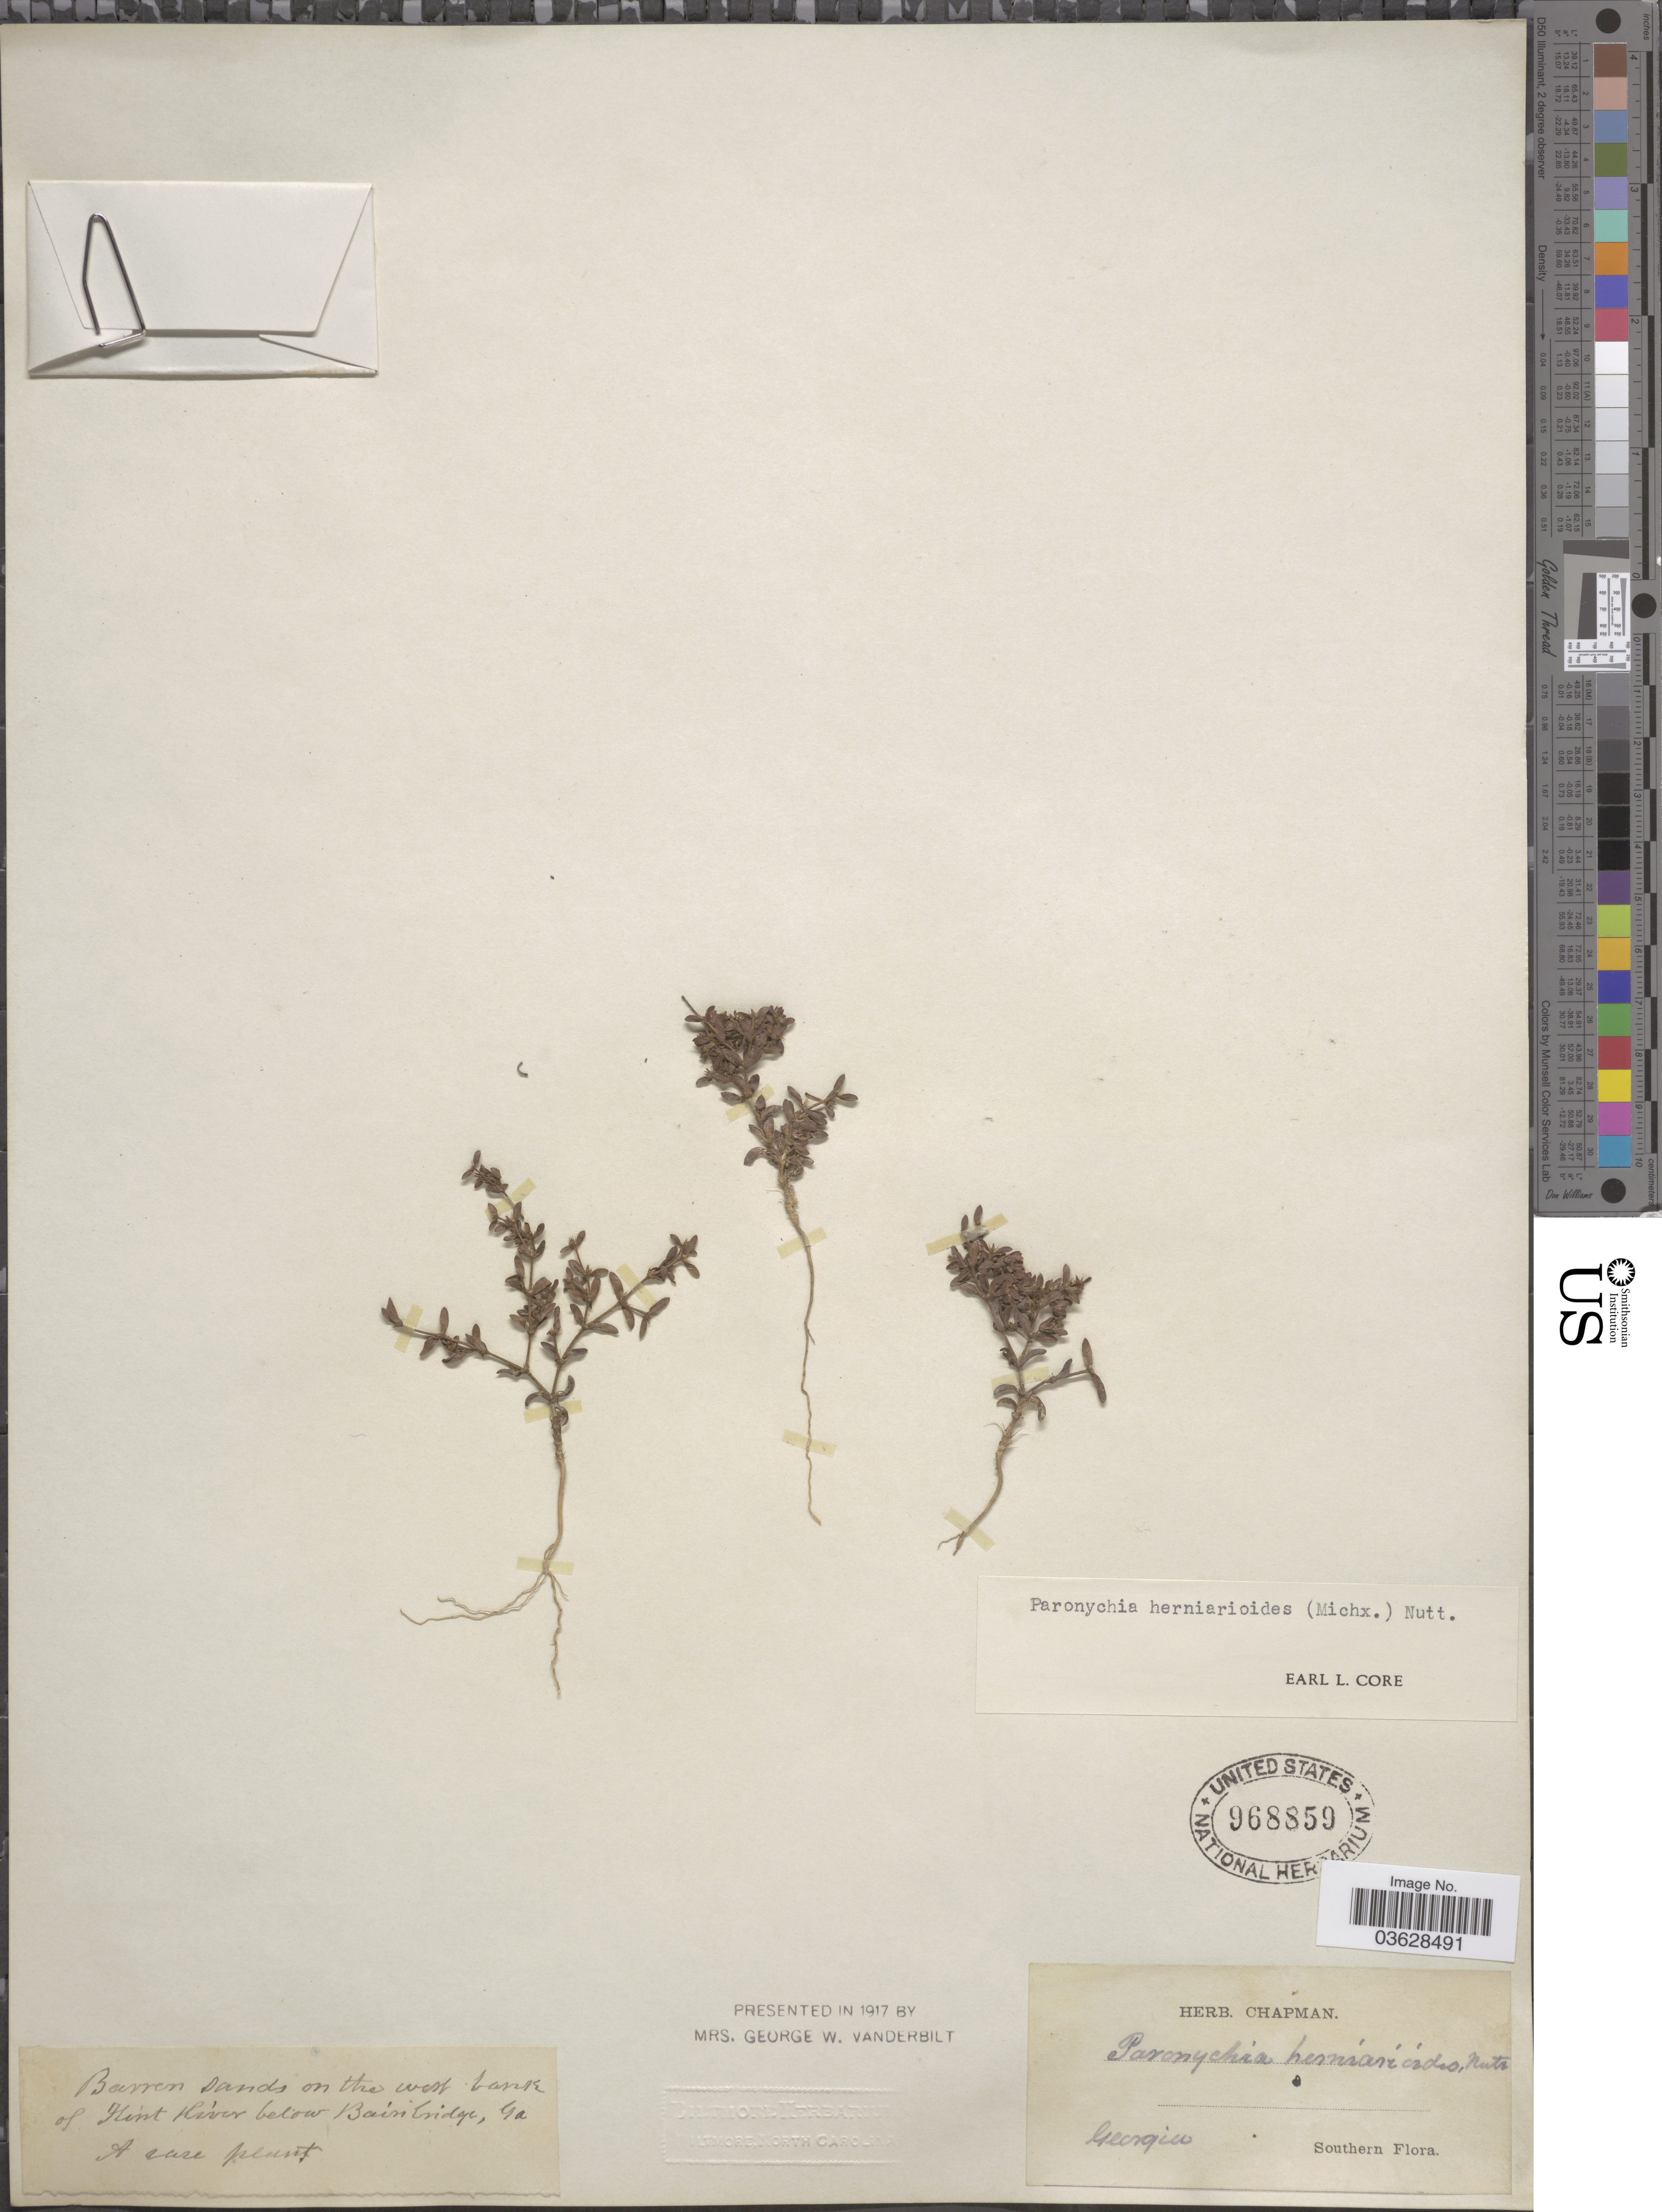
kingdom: Plantae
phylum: Tracheophyta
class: Magnoliopsida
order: Caryophyllales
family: Caryophyllaceae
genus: Paronychia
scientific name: Paronychia herniarioides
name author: (Michx.) Nutt.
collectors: ex herb. Chapman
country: United States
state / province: Georgia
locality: Southern. On the west bank of Hint River below Bain bridge.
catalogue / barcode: US 968859